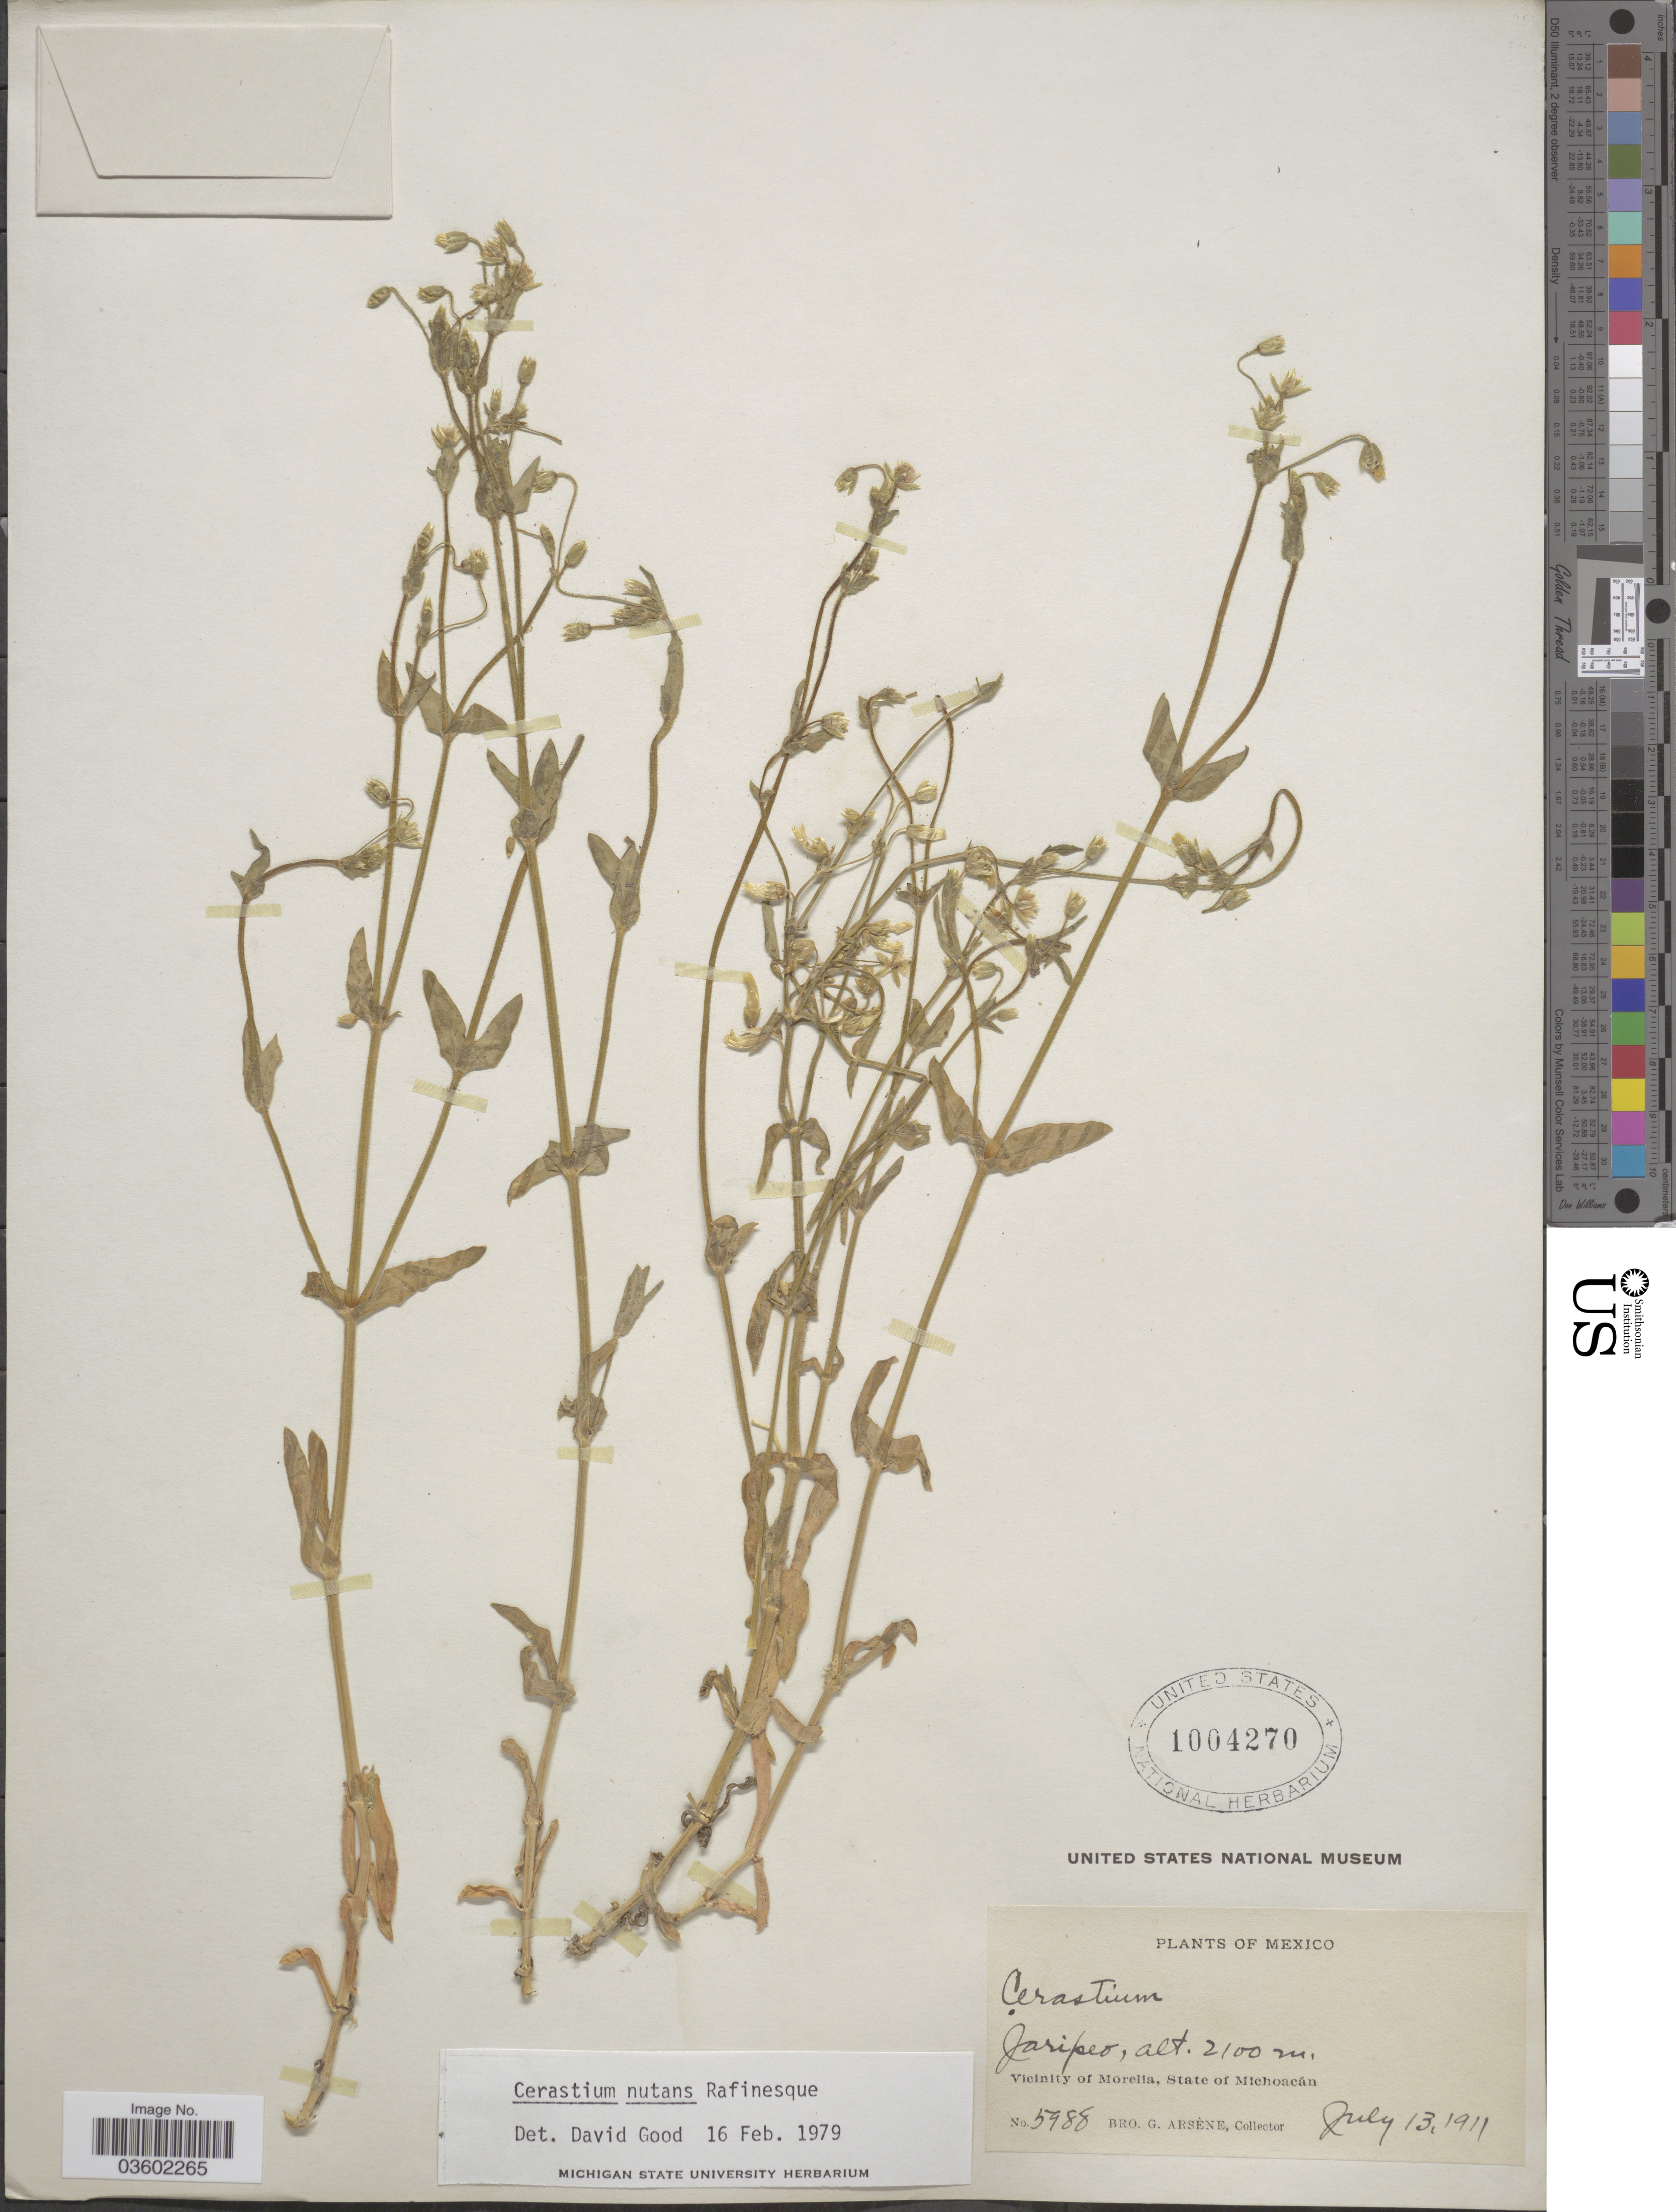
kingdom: Plantae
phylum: Tracheophyta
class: Magnoliopsida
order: Caryophyllales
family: Caryophyllaceae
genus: Cerastium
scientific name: Cerastium nutans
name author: Raf.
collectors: Bro. G. Arsène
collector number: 5988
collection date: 1911-07-13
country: Mexico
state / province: Michoacán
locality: Jaripeo. Vicinity of Morelia.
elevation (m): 2100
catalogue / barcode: US 1004270